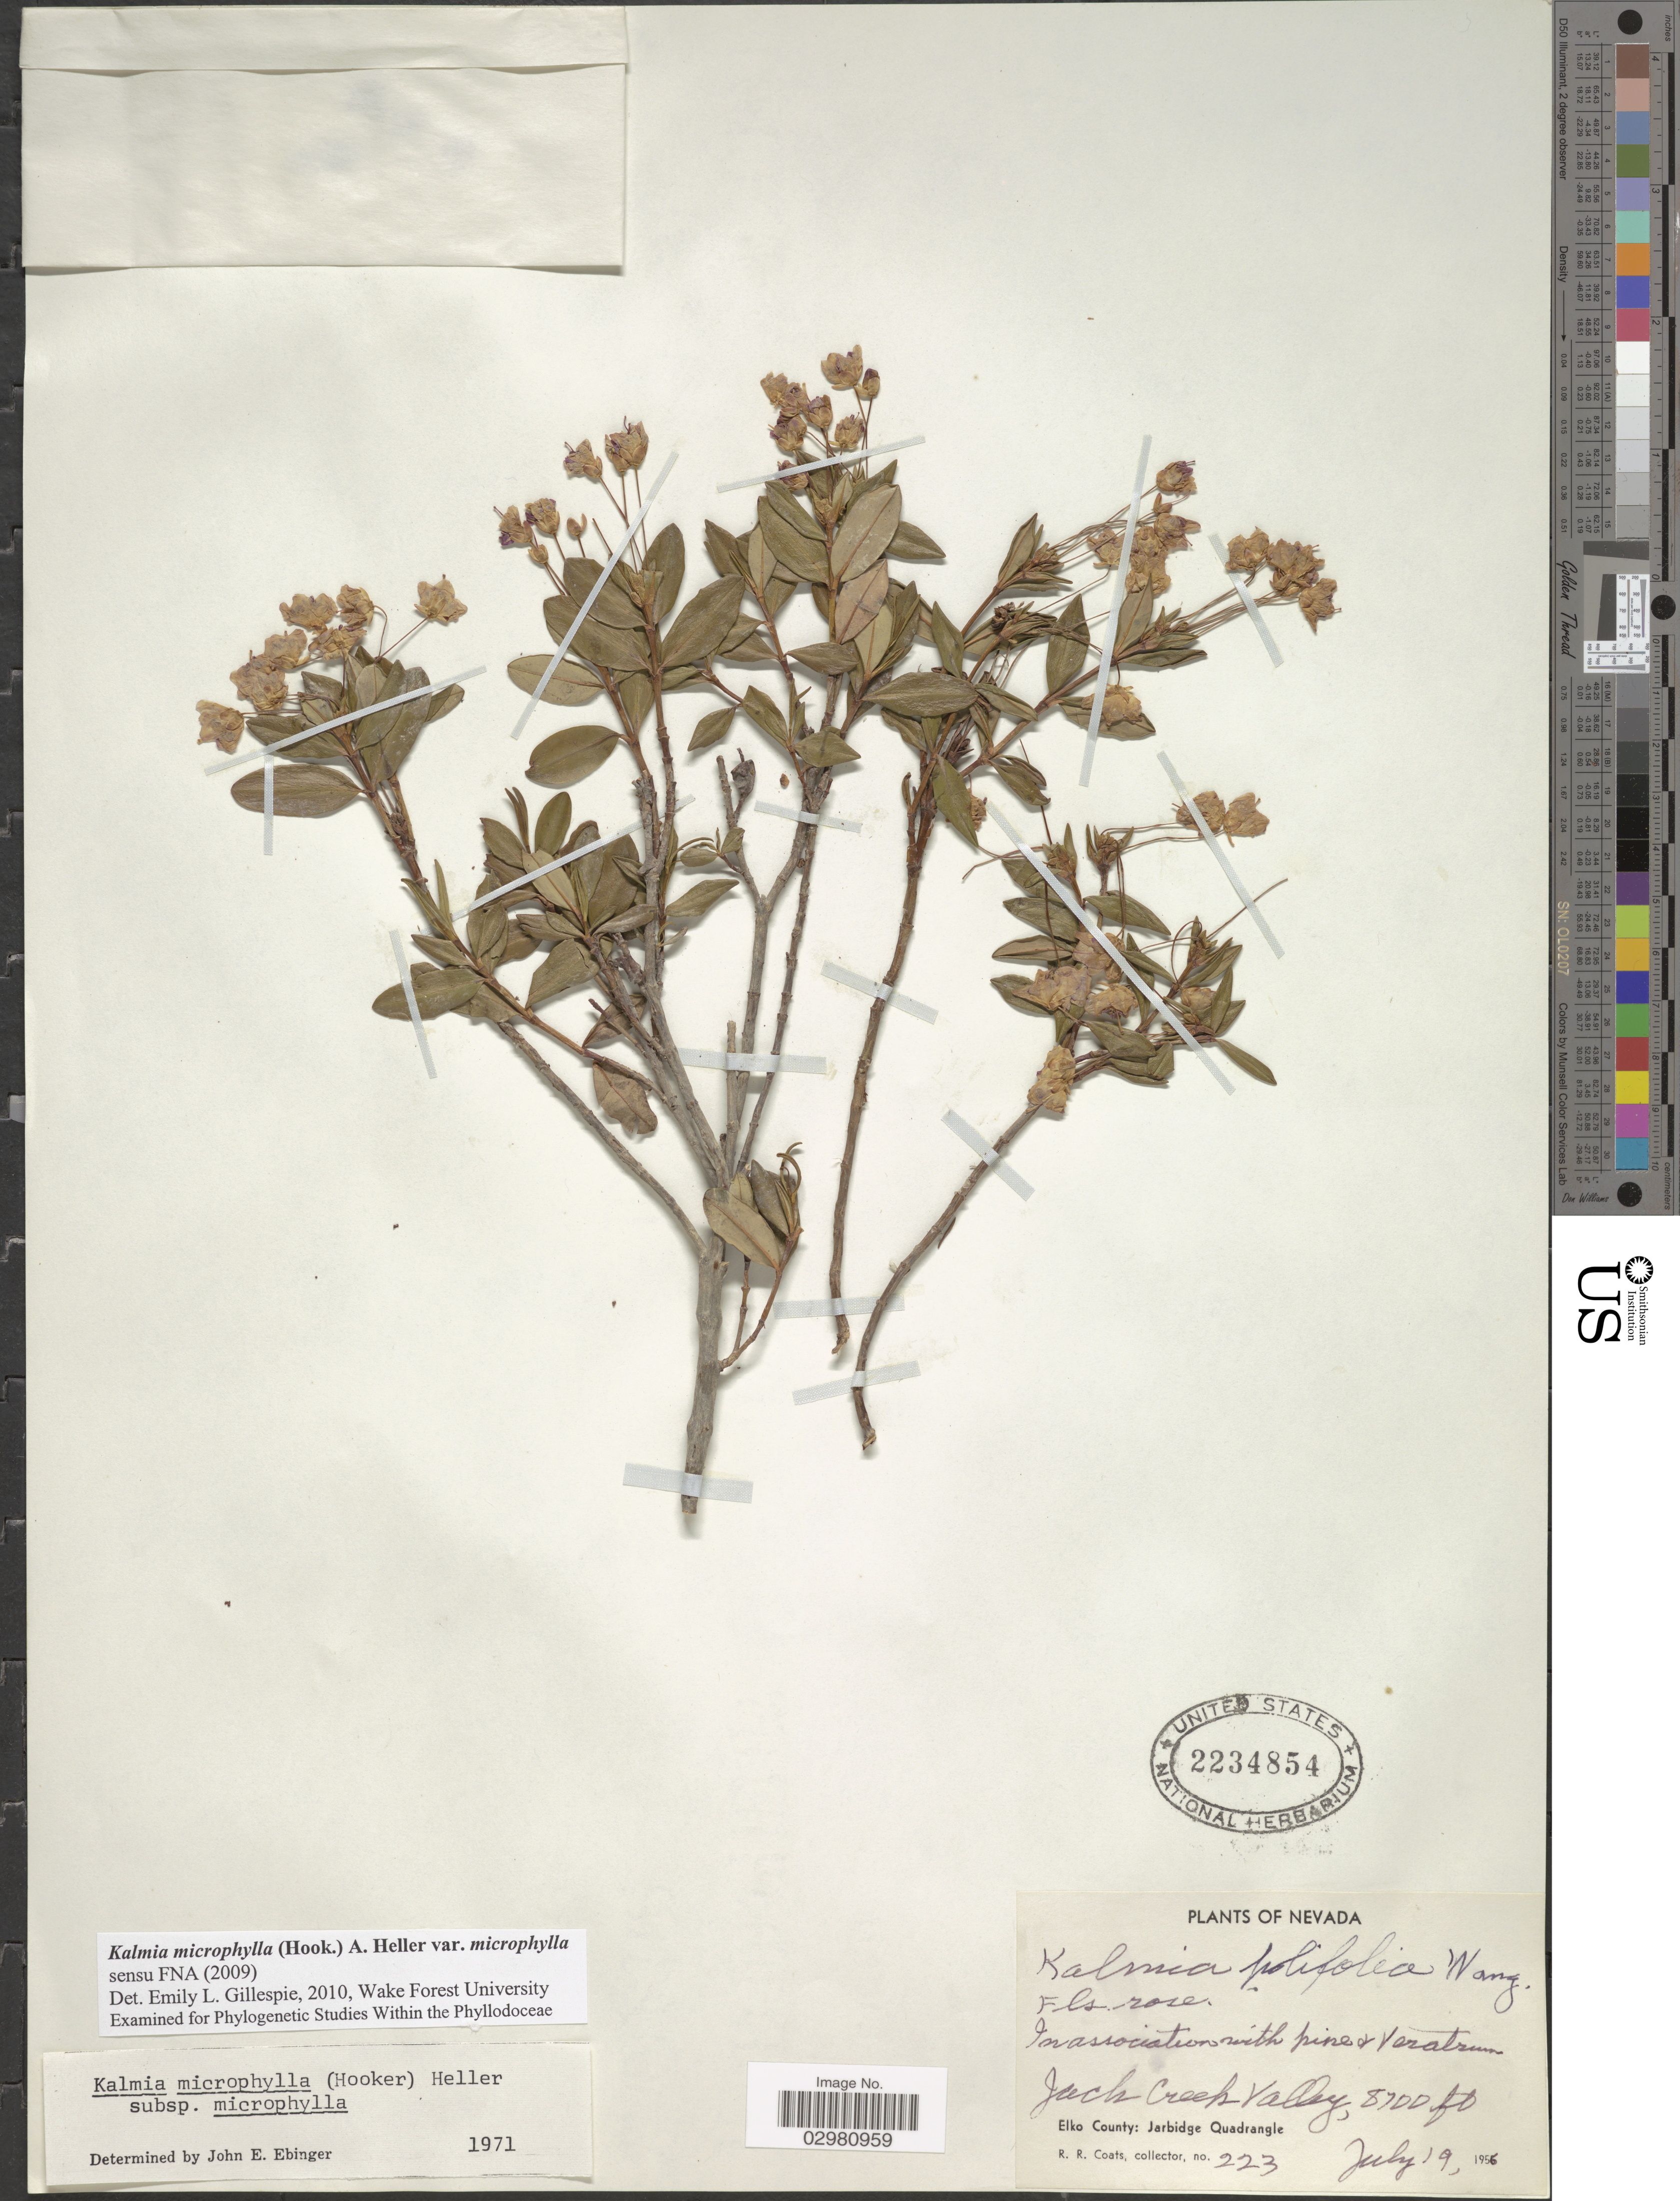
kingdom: Plantae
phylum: Tracheophyta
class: Magnoliopsida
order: Ericales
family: Ericaceae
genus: Kalmia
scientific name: Kalmia microphylla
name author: (Hook.) A. Heller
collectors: R. Coats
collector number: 223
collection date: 1956-07-19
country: United States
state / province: Nevada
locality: Jack Creek Valley. Elko County: Jarbidge Quadrangle.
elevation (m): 2652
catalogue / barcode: US 2234854